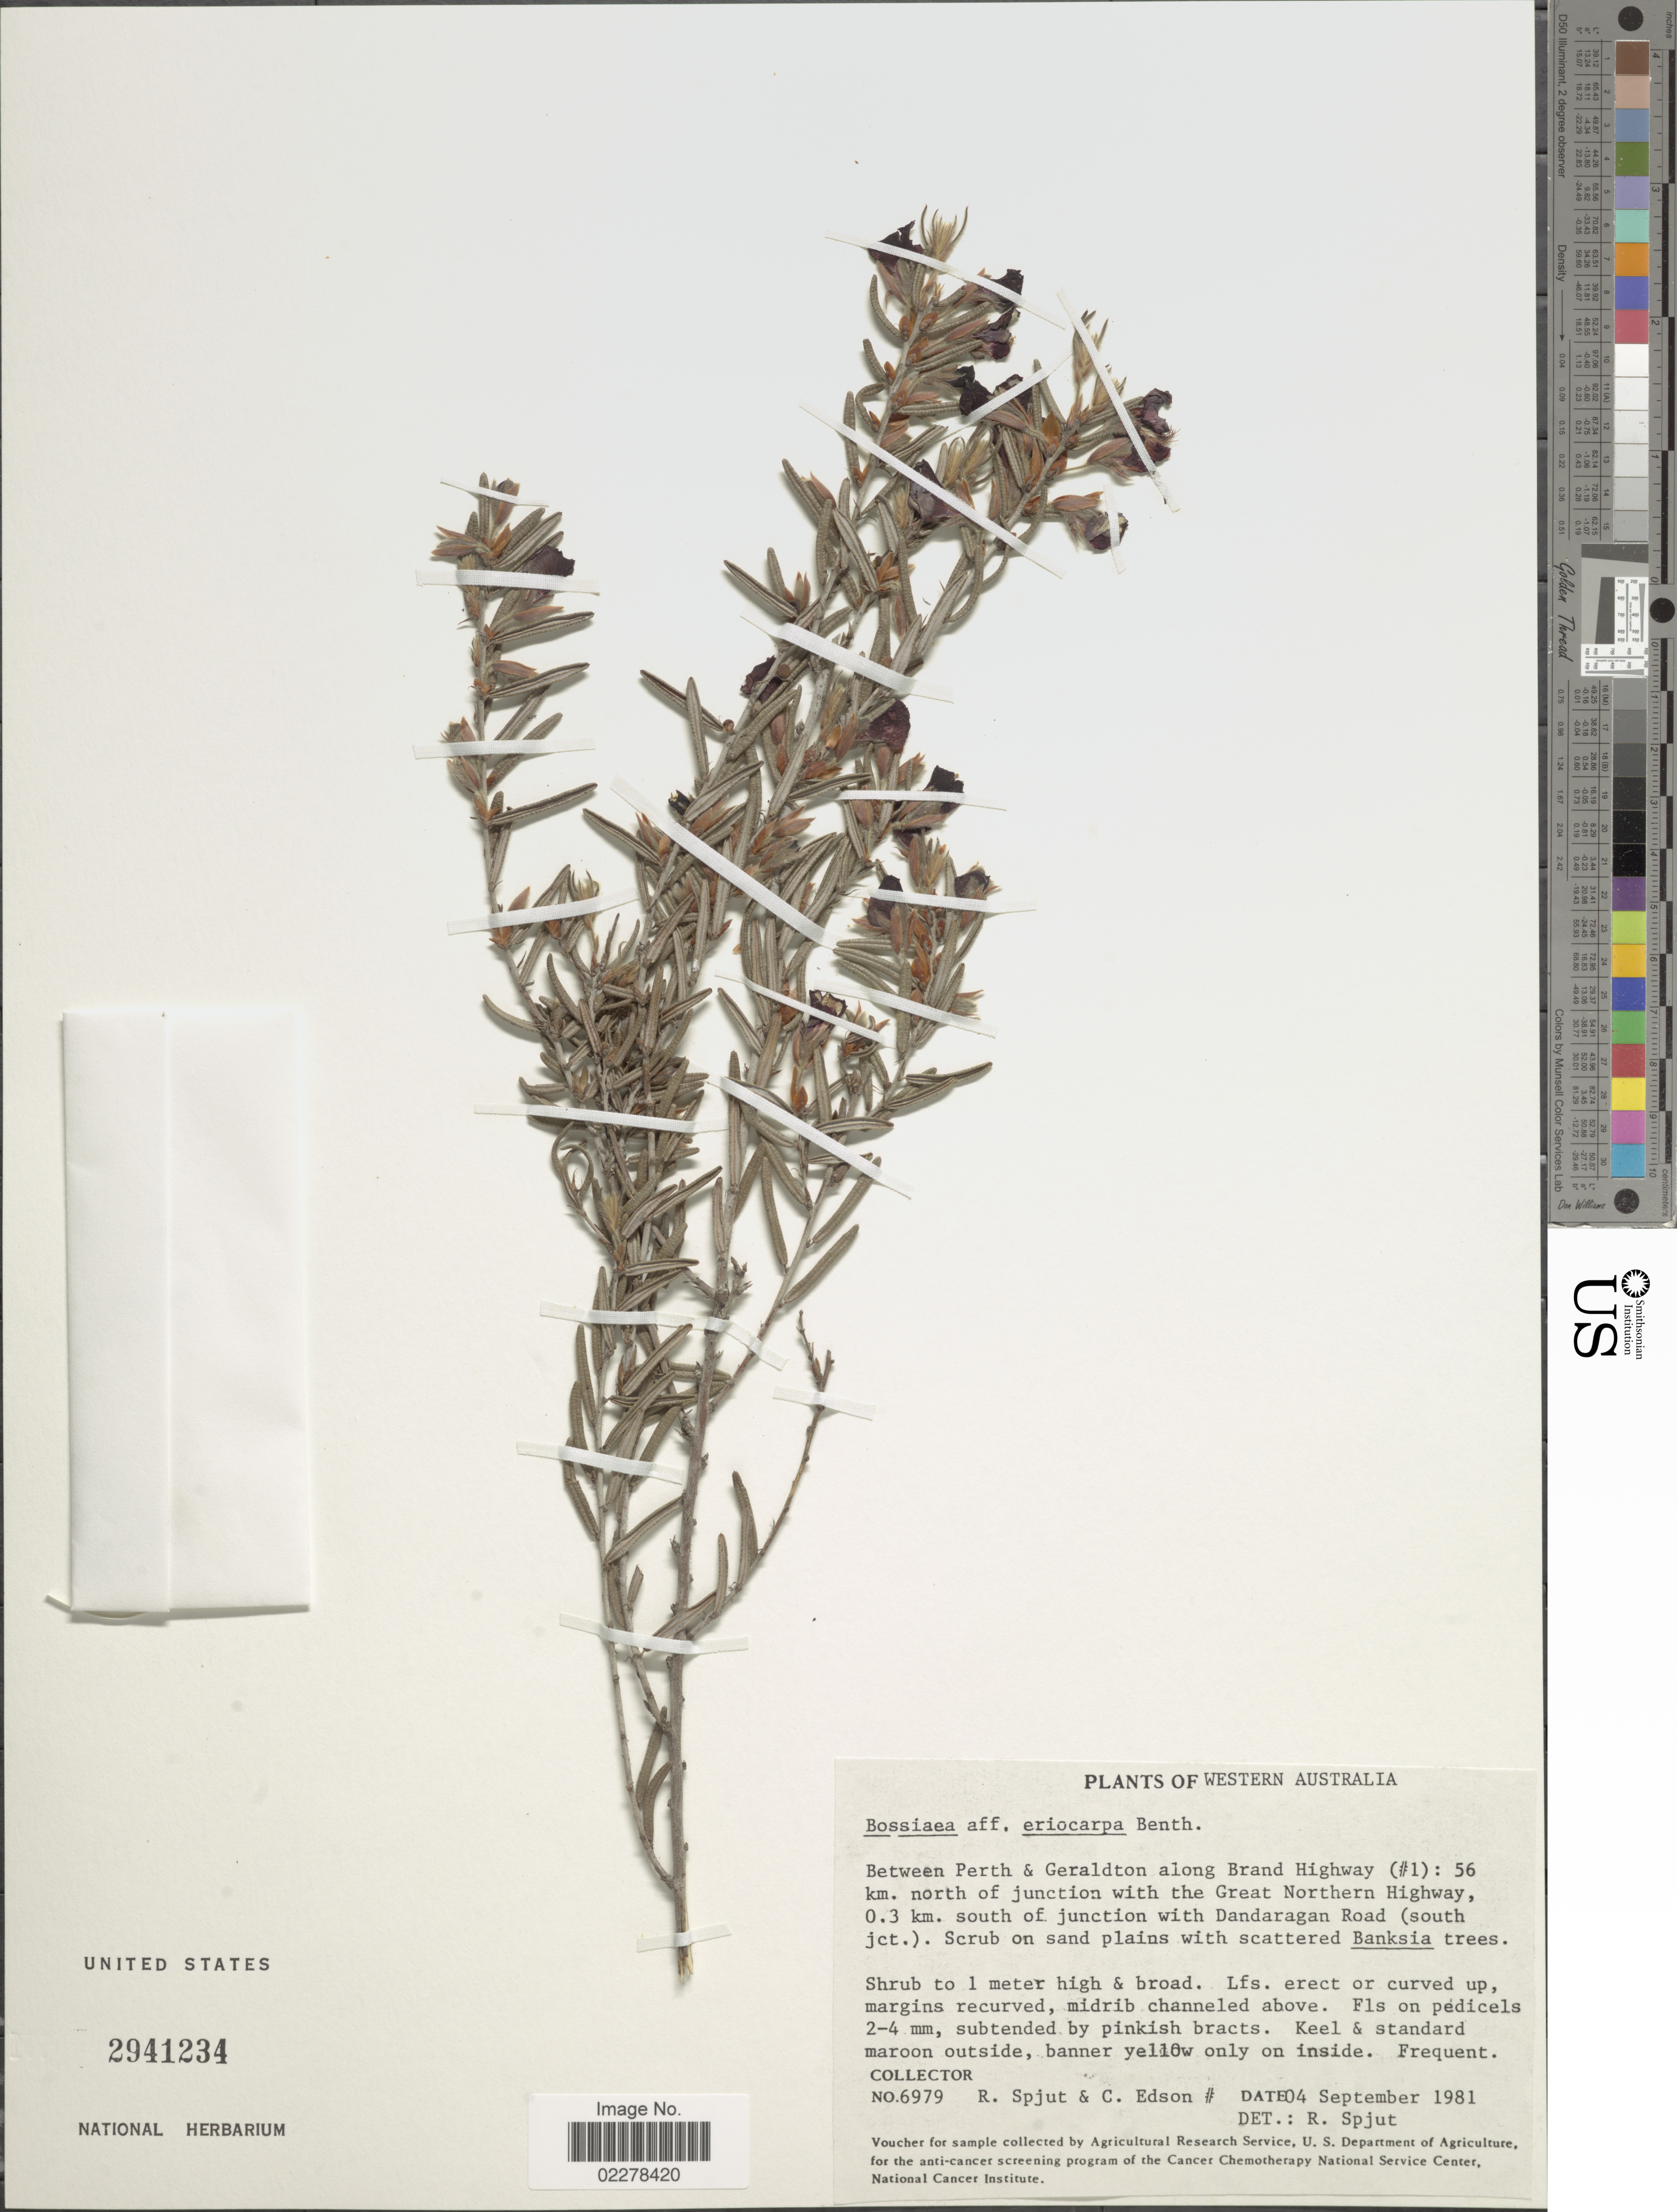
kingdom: Plantae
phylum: Tracheophyta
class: Magnoliopsida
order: Fabales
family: Fabaceae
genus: Bossiaea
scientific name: Bossiaea eriocarpa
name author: Benth.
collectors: R. Spjut & C. Edson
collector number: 6979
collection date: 1981-09-04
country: Australia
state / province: Western Australia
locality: Between Perth & Geraldton along Brand Highway (#1): 56 km. north of junction with the Great Northern Highway, 0.3 km. south of junction with Dandarang Road (south jct.).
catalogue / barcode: US 2941234